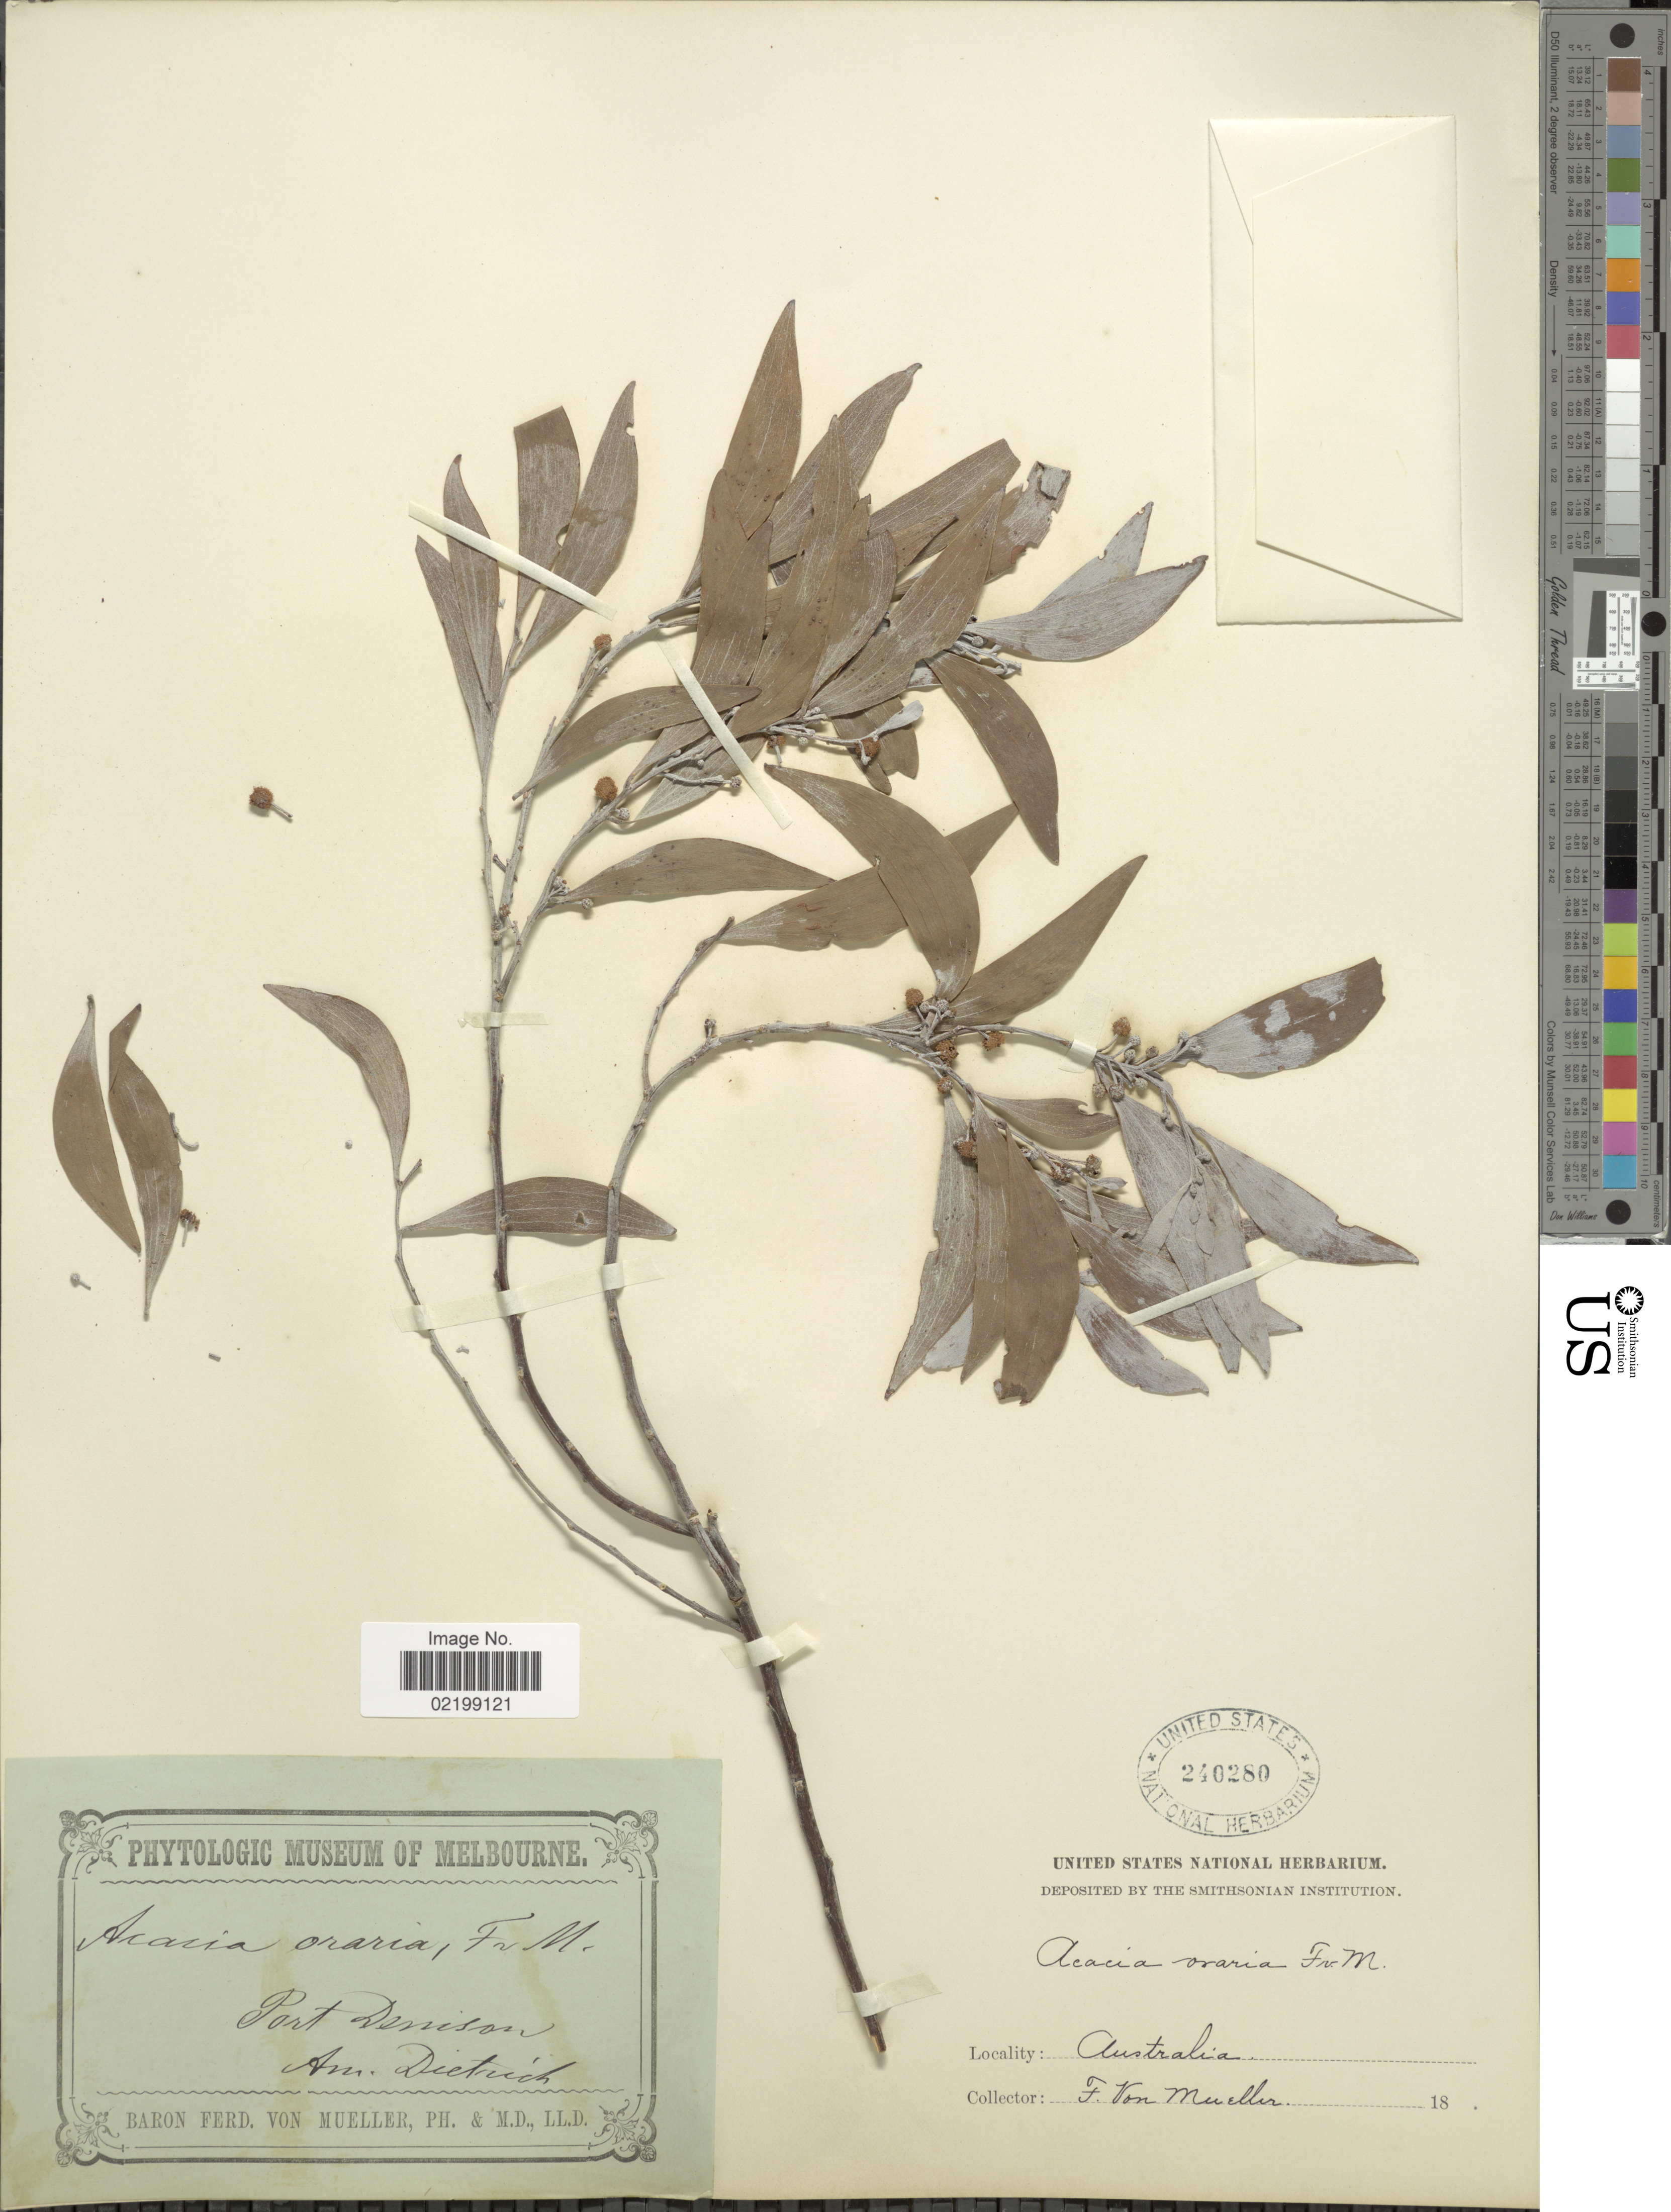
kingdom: Plantae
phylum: Tracheophyta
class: Magnoliopsida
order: Fabales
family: Fabaceae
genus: Acacia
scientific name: Acacia oraria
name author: F. Muell.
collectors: A. Dietrich & F. von Mueller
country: Australia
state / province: Western Australia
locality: Port Denison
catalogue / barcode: US 240280